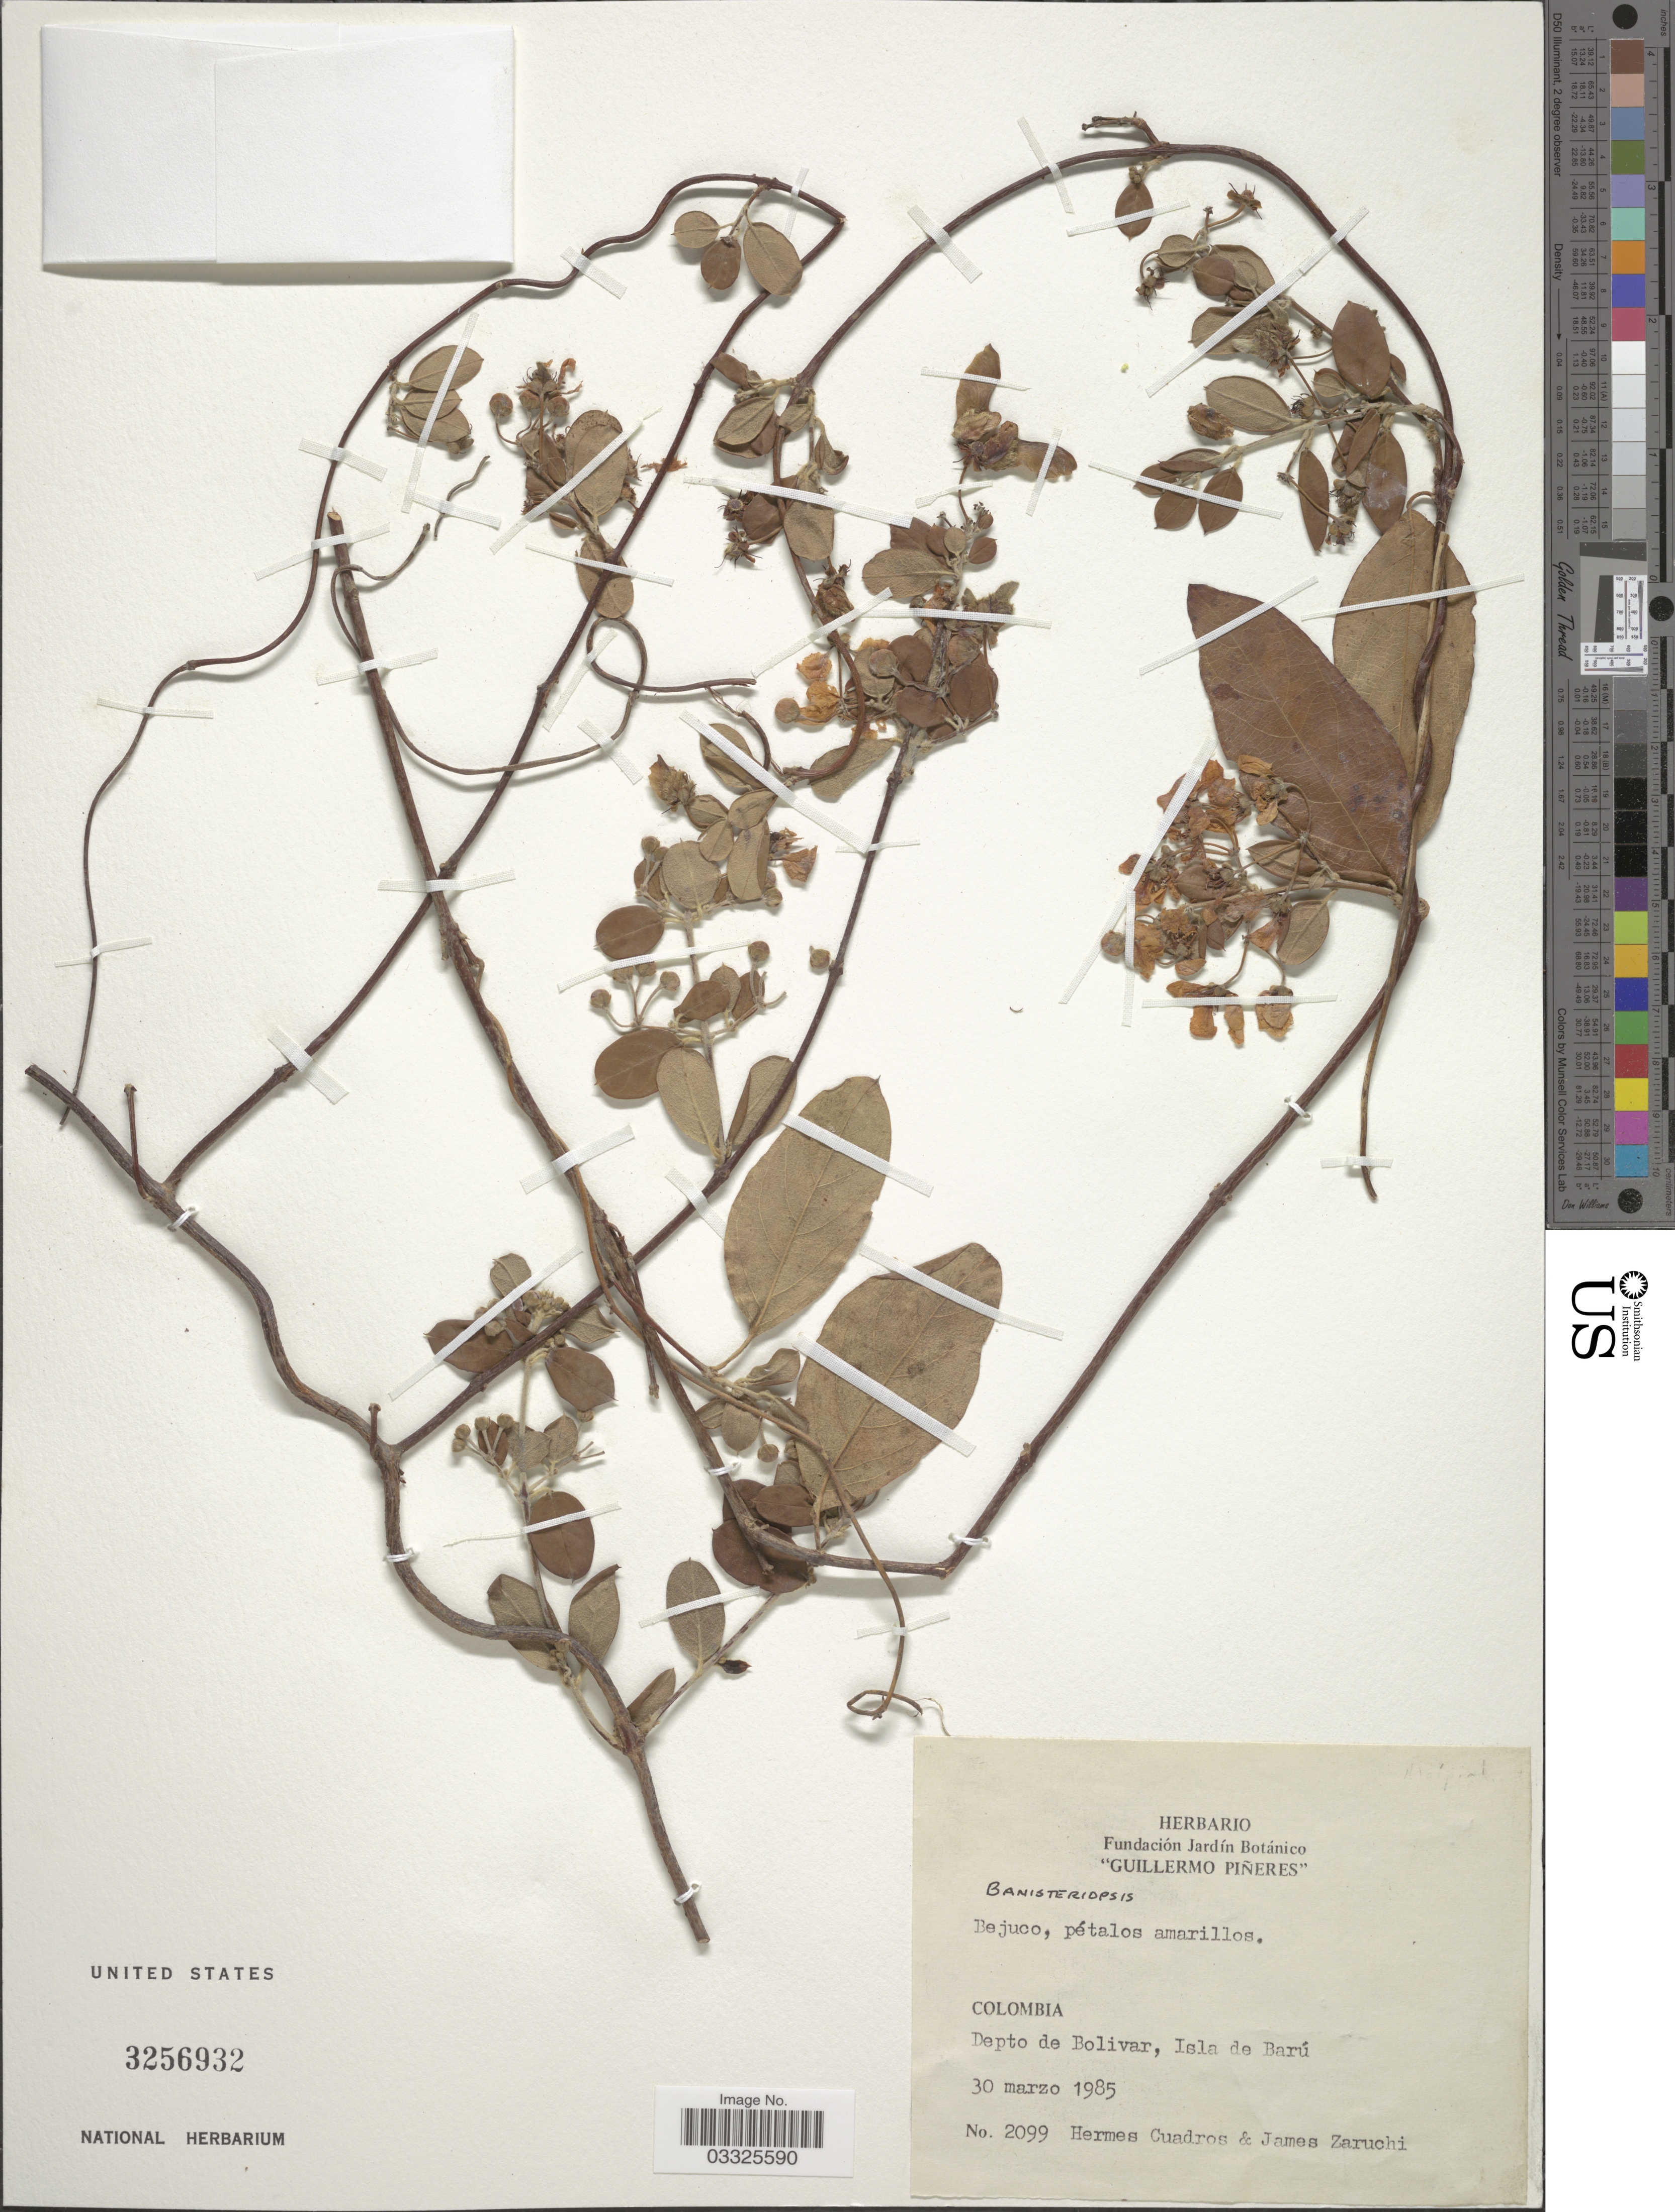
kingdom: Plantae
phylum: Tracheophyta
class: Magnoliopsida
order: Malpighiales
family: Malpighiaceae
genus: Banisteriopsis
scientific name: Banisteriopsis sp.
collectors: H. Cuadros & J. Zaruchi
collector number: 2099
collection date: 1985-03-30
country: Colombia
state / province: Bolívar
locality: Depto de Bolivar, Isla de Barú.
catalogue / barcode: US 3256932